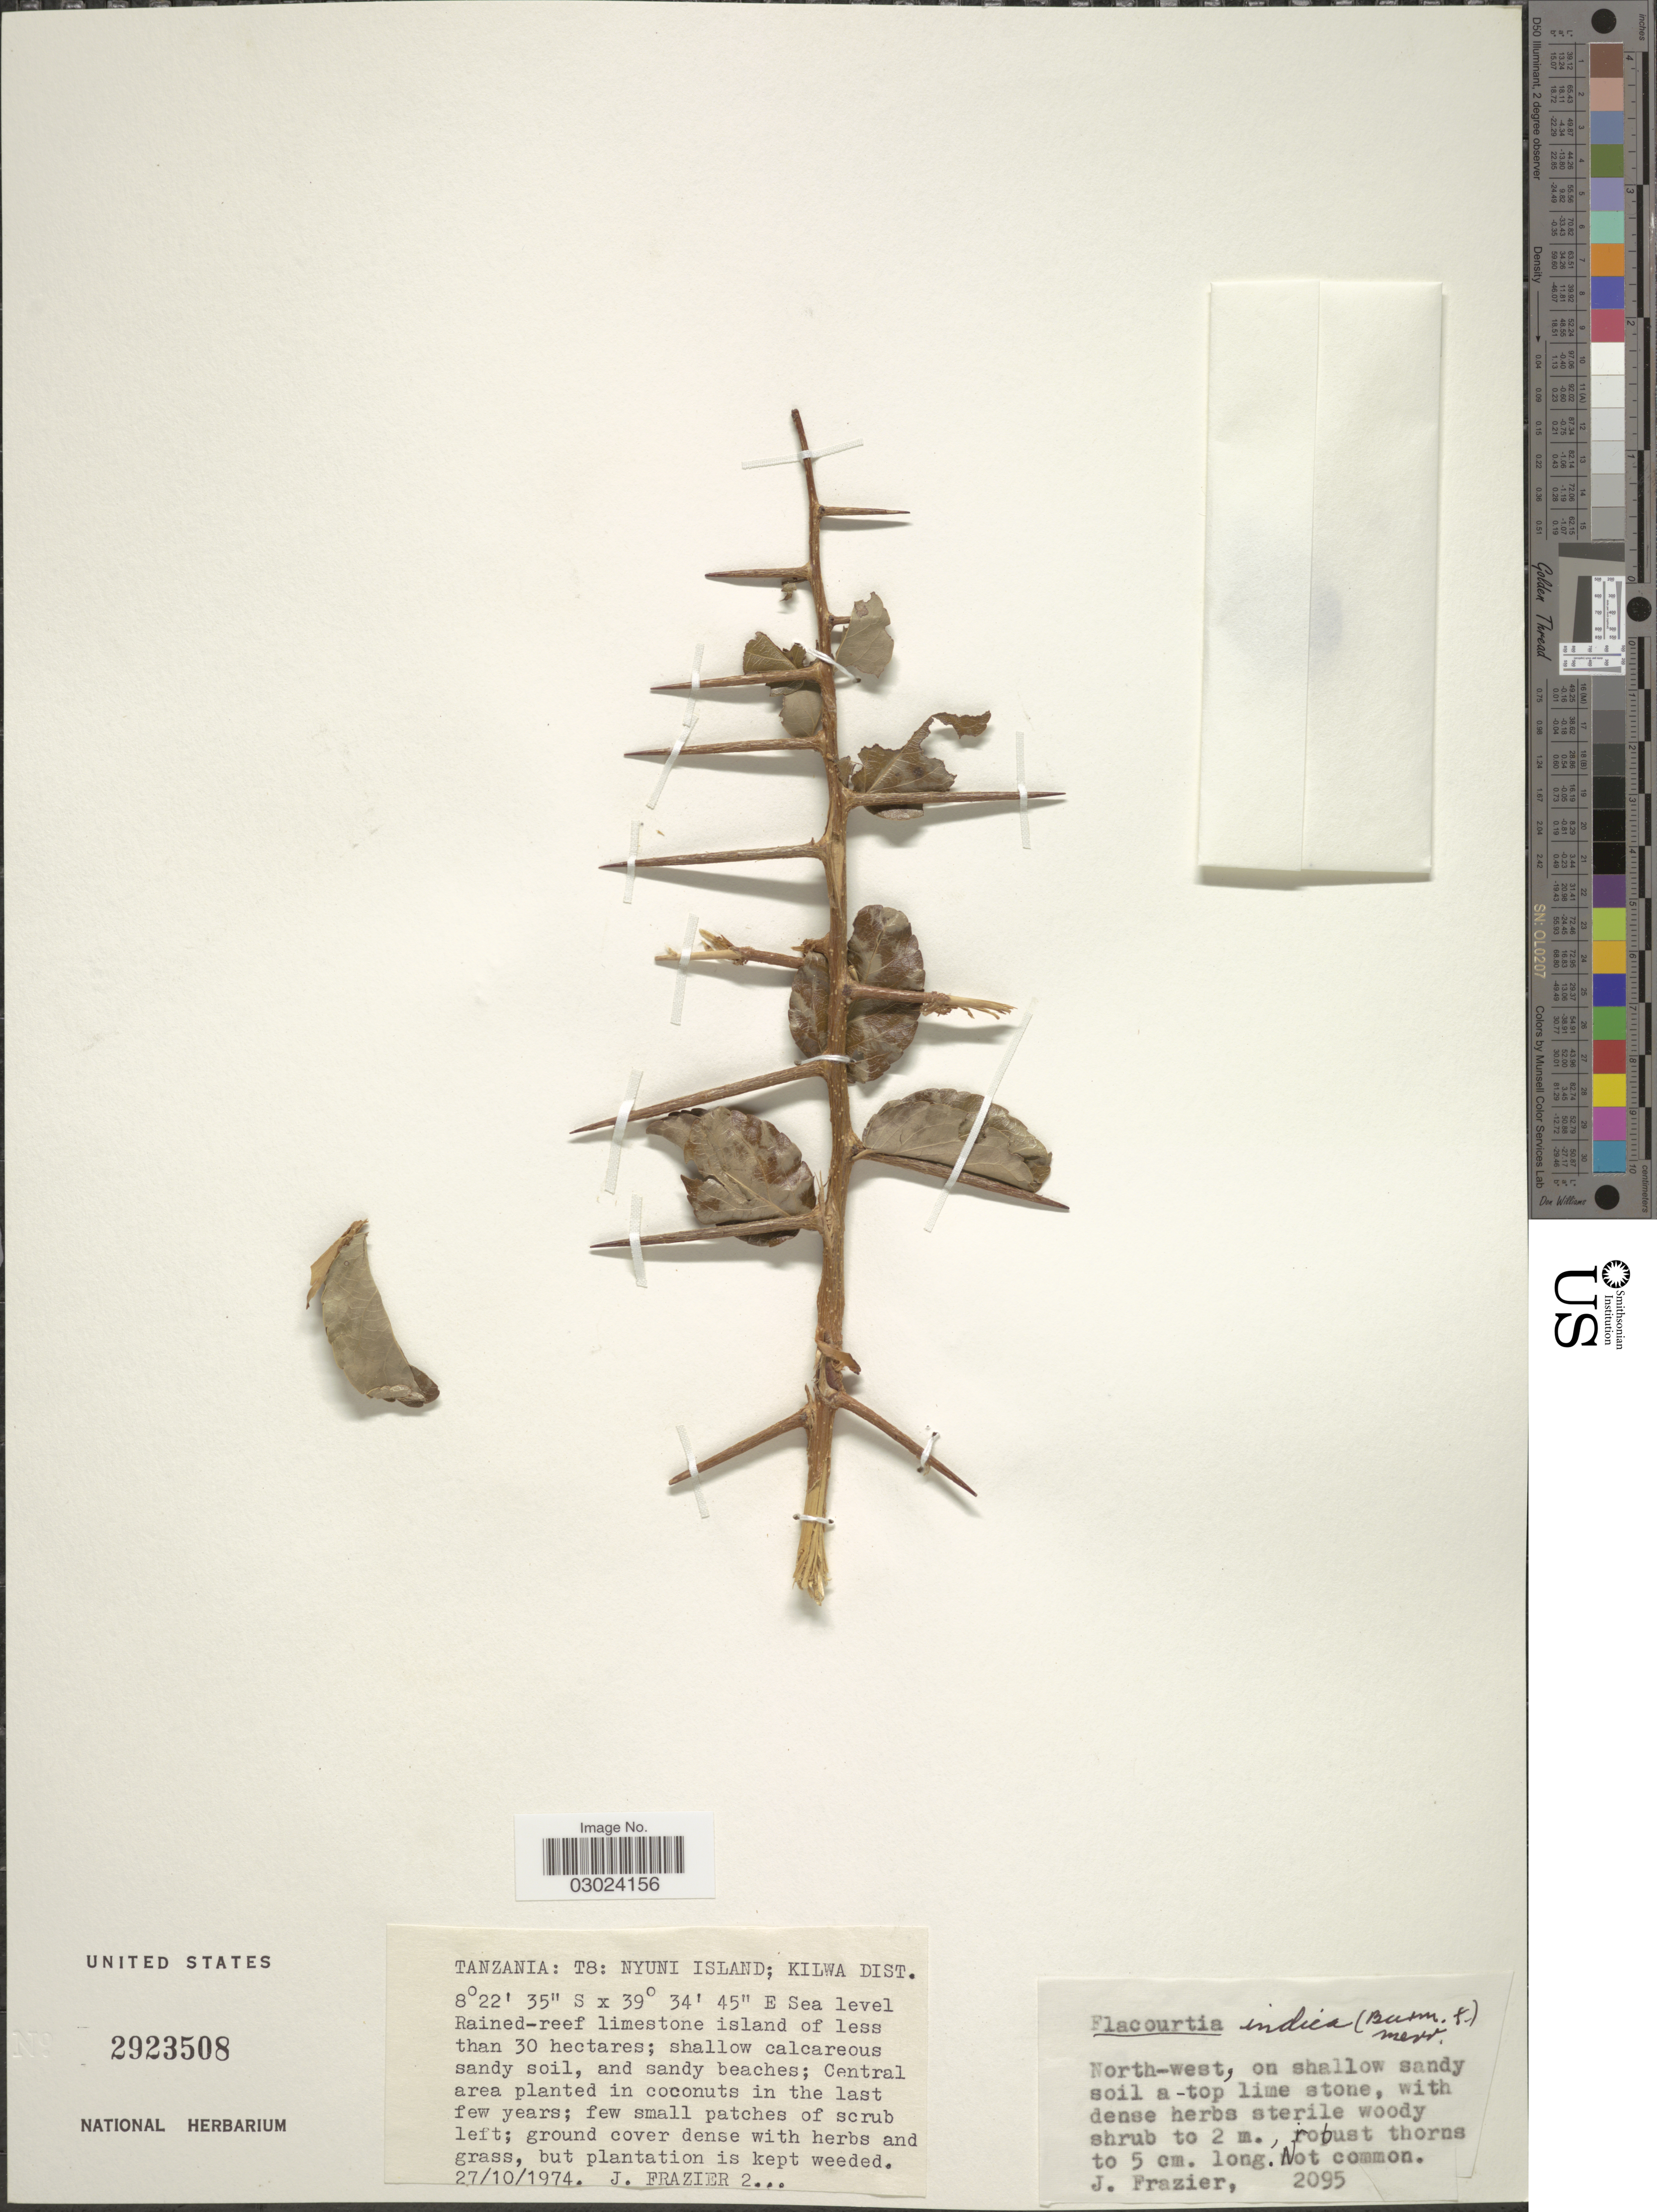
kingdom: Plantae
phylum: Tracheophyta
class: Magnoliopsida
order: Malpighiales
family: Salicaceae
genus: Flacourtia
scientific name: Flacourtia indica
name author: (Burm. f.) Merr.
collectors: J. Frazier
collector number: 2095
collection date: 1974-10-27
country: Tanzania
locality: T8: Nyuni Island; Kilwa Dist. North-west, on shallow sandy soil a-top lime stone.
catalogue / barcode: US 2923508